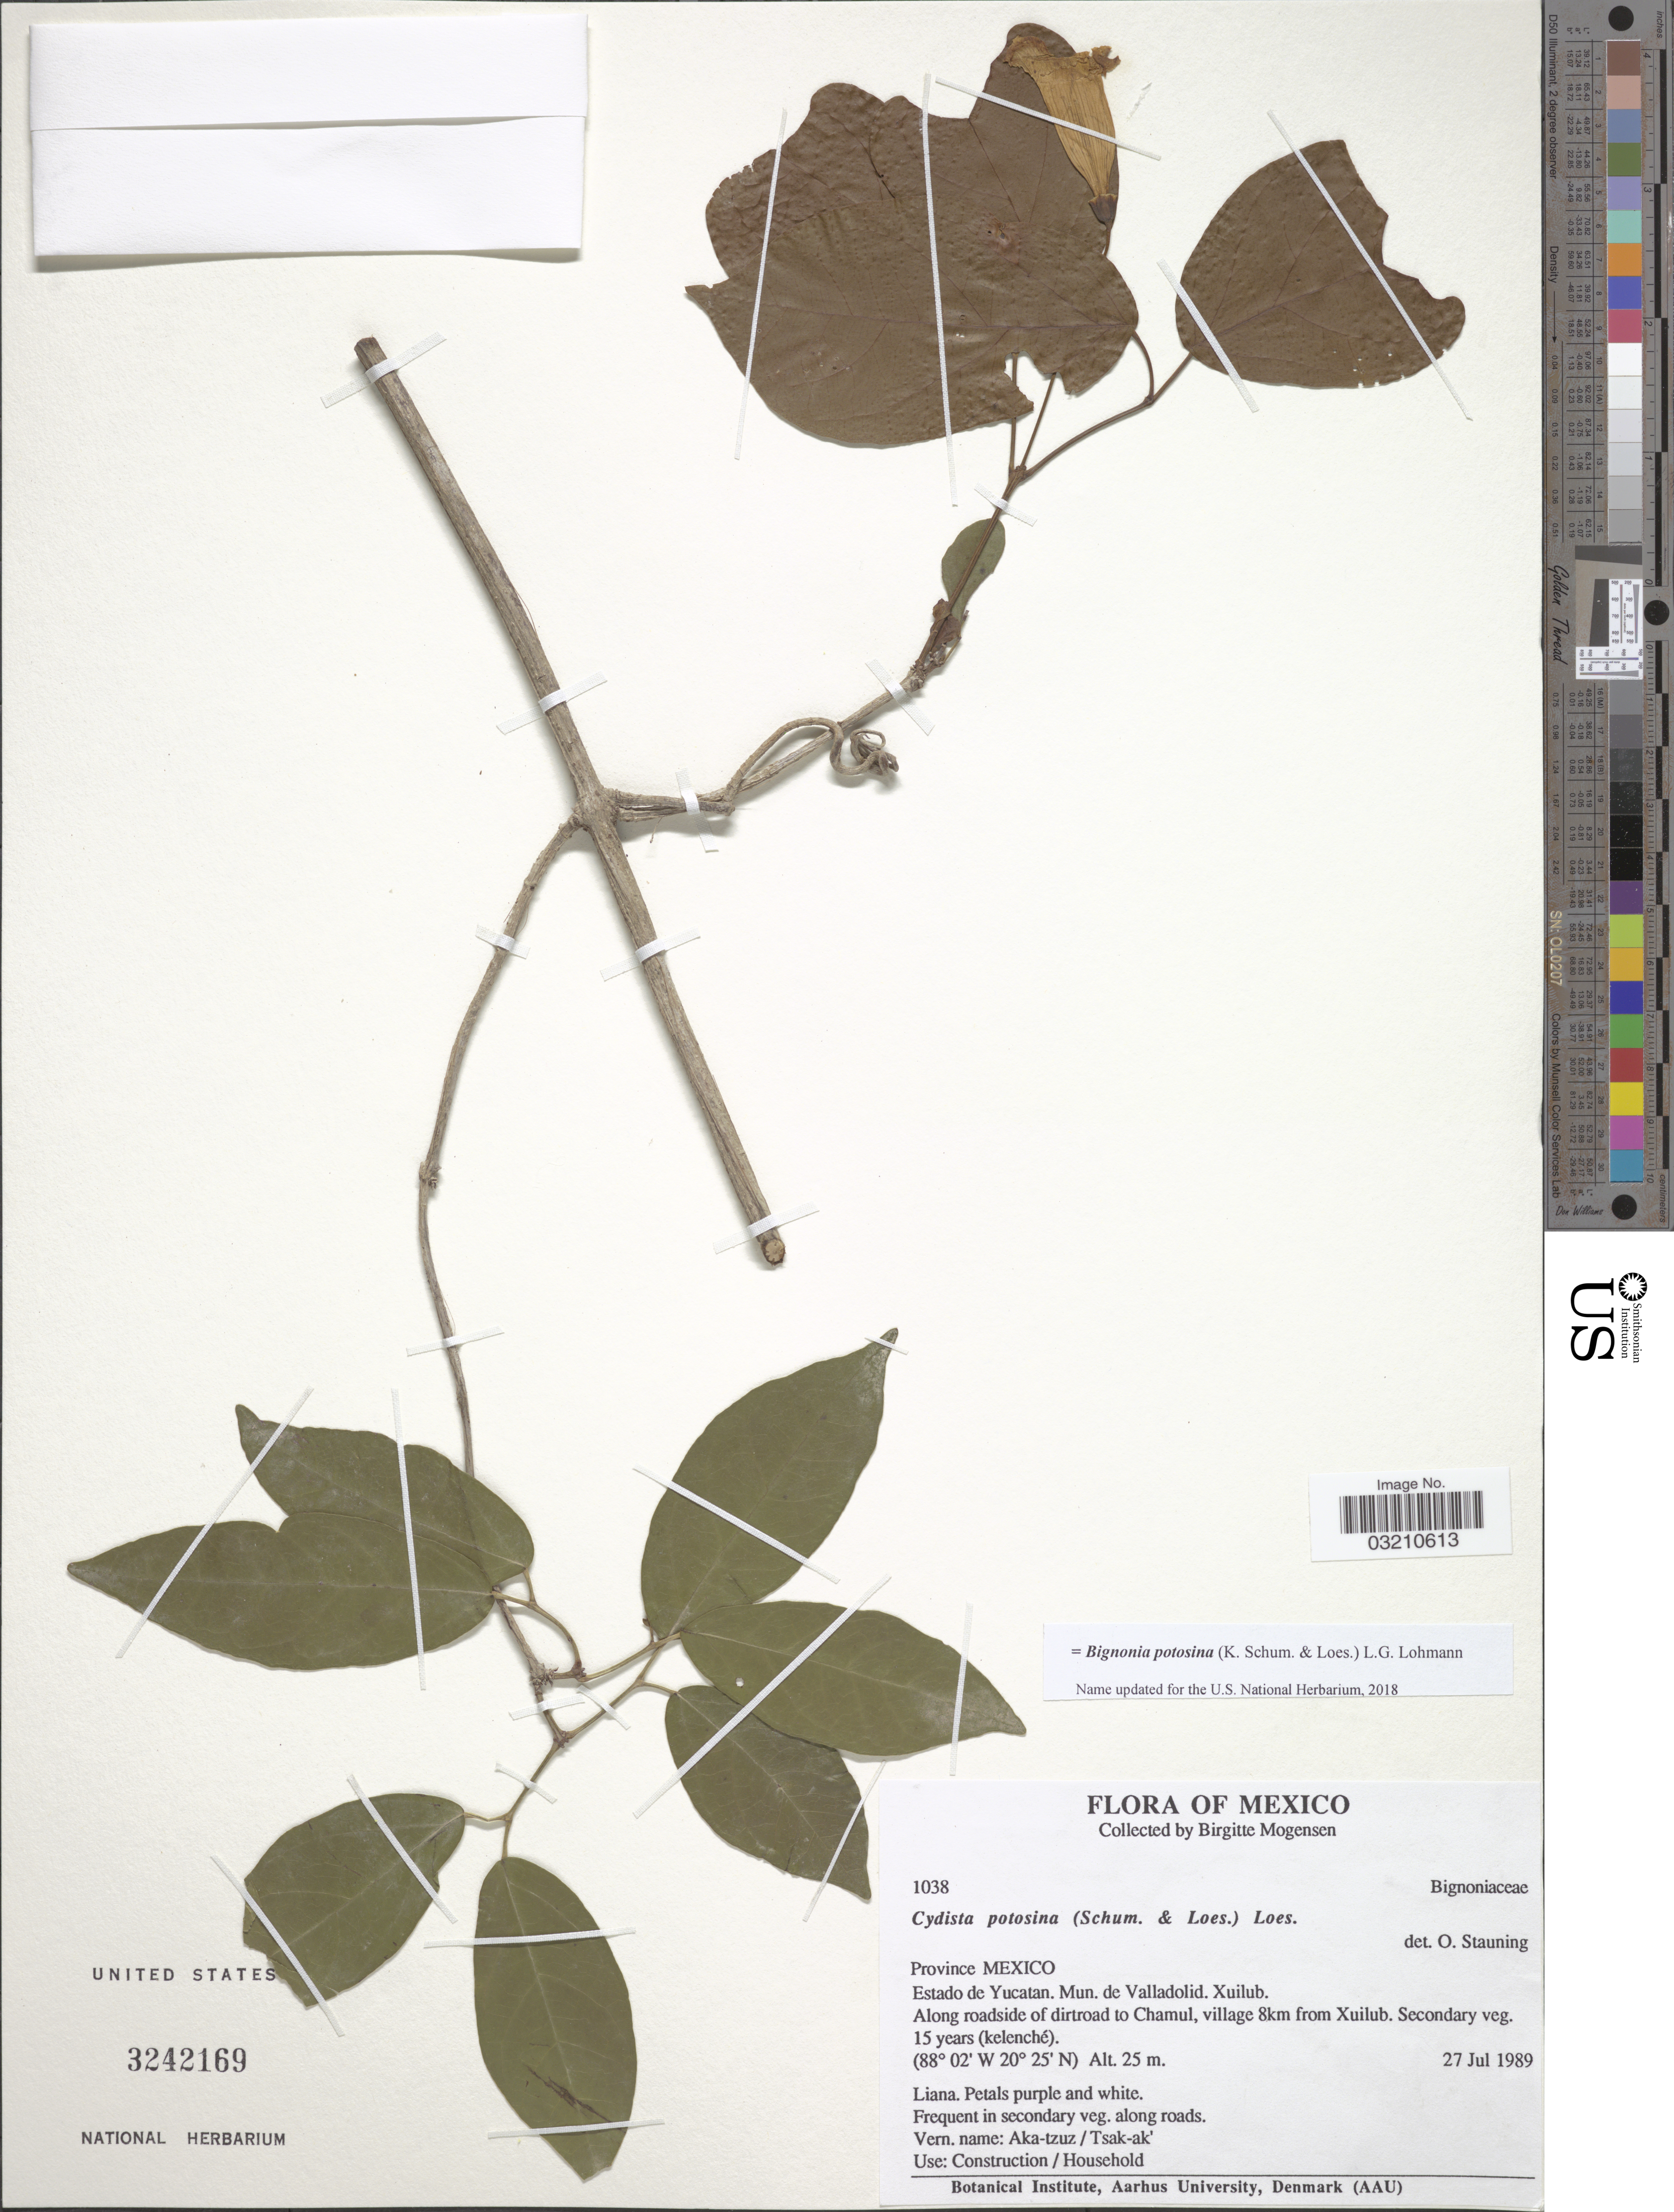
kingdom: Plantae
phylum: Tracheophyta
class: Magnoliopsida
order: Lamiales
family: Bignoniaceae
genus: Bignonia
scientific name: Bignonia potosina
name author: (K. Schum. & Loes.) L.G. Lohmann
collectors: B. Mogensen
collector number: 1038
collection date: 1989-07-27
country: Mexico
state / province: México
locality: Province Mexico. Estado de Yucatan. Mun. de Valladolid. Xuilub. Along roadside of dirtroad to Chamul, village 8km from Xuilub.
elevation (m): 25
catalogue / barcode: US 3242169